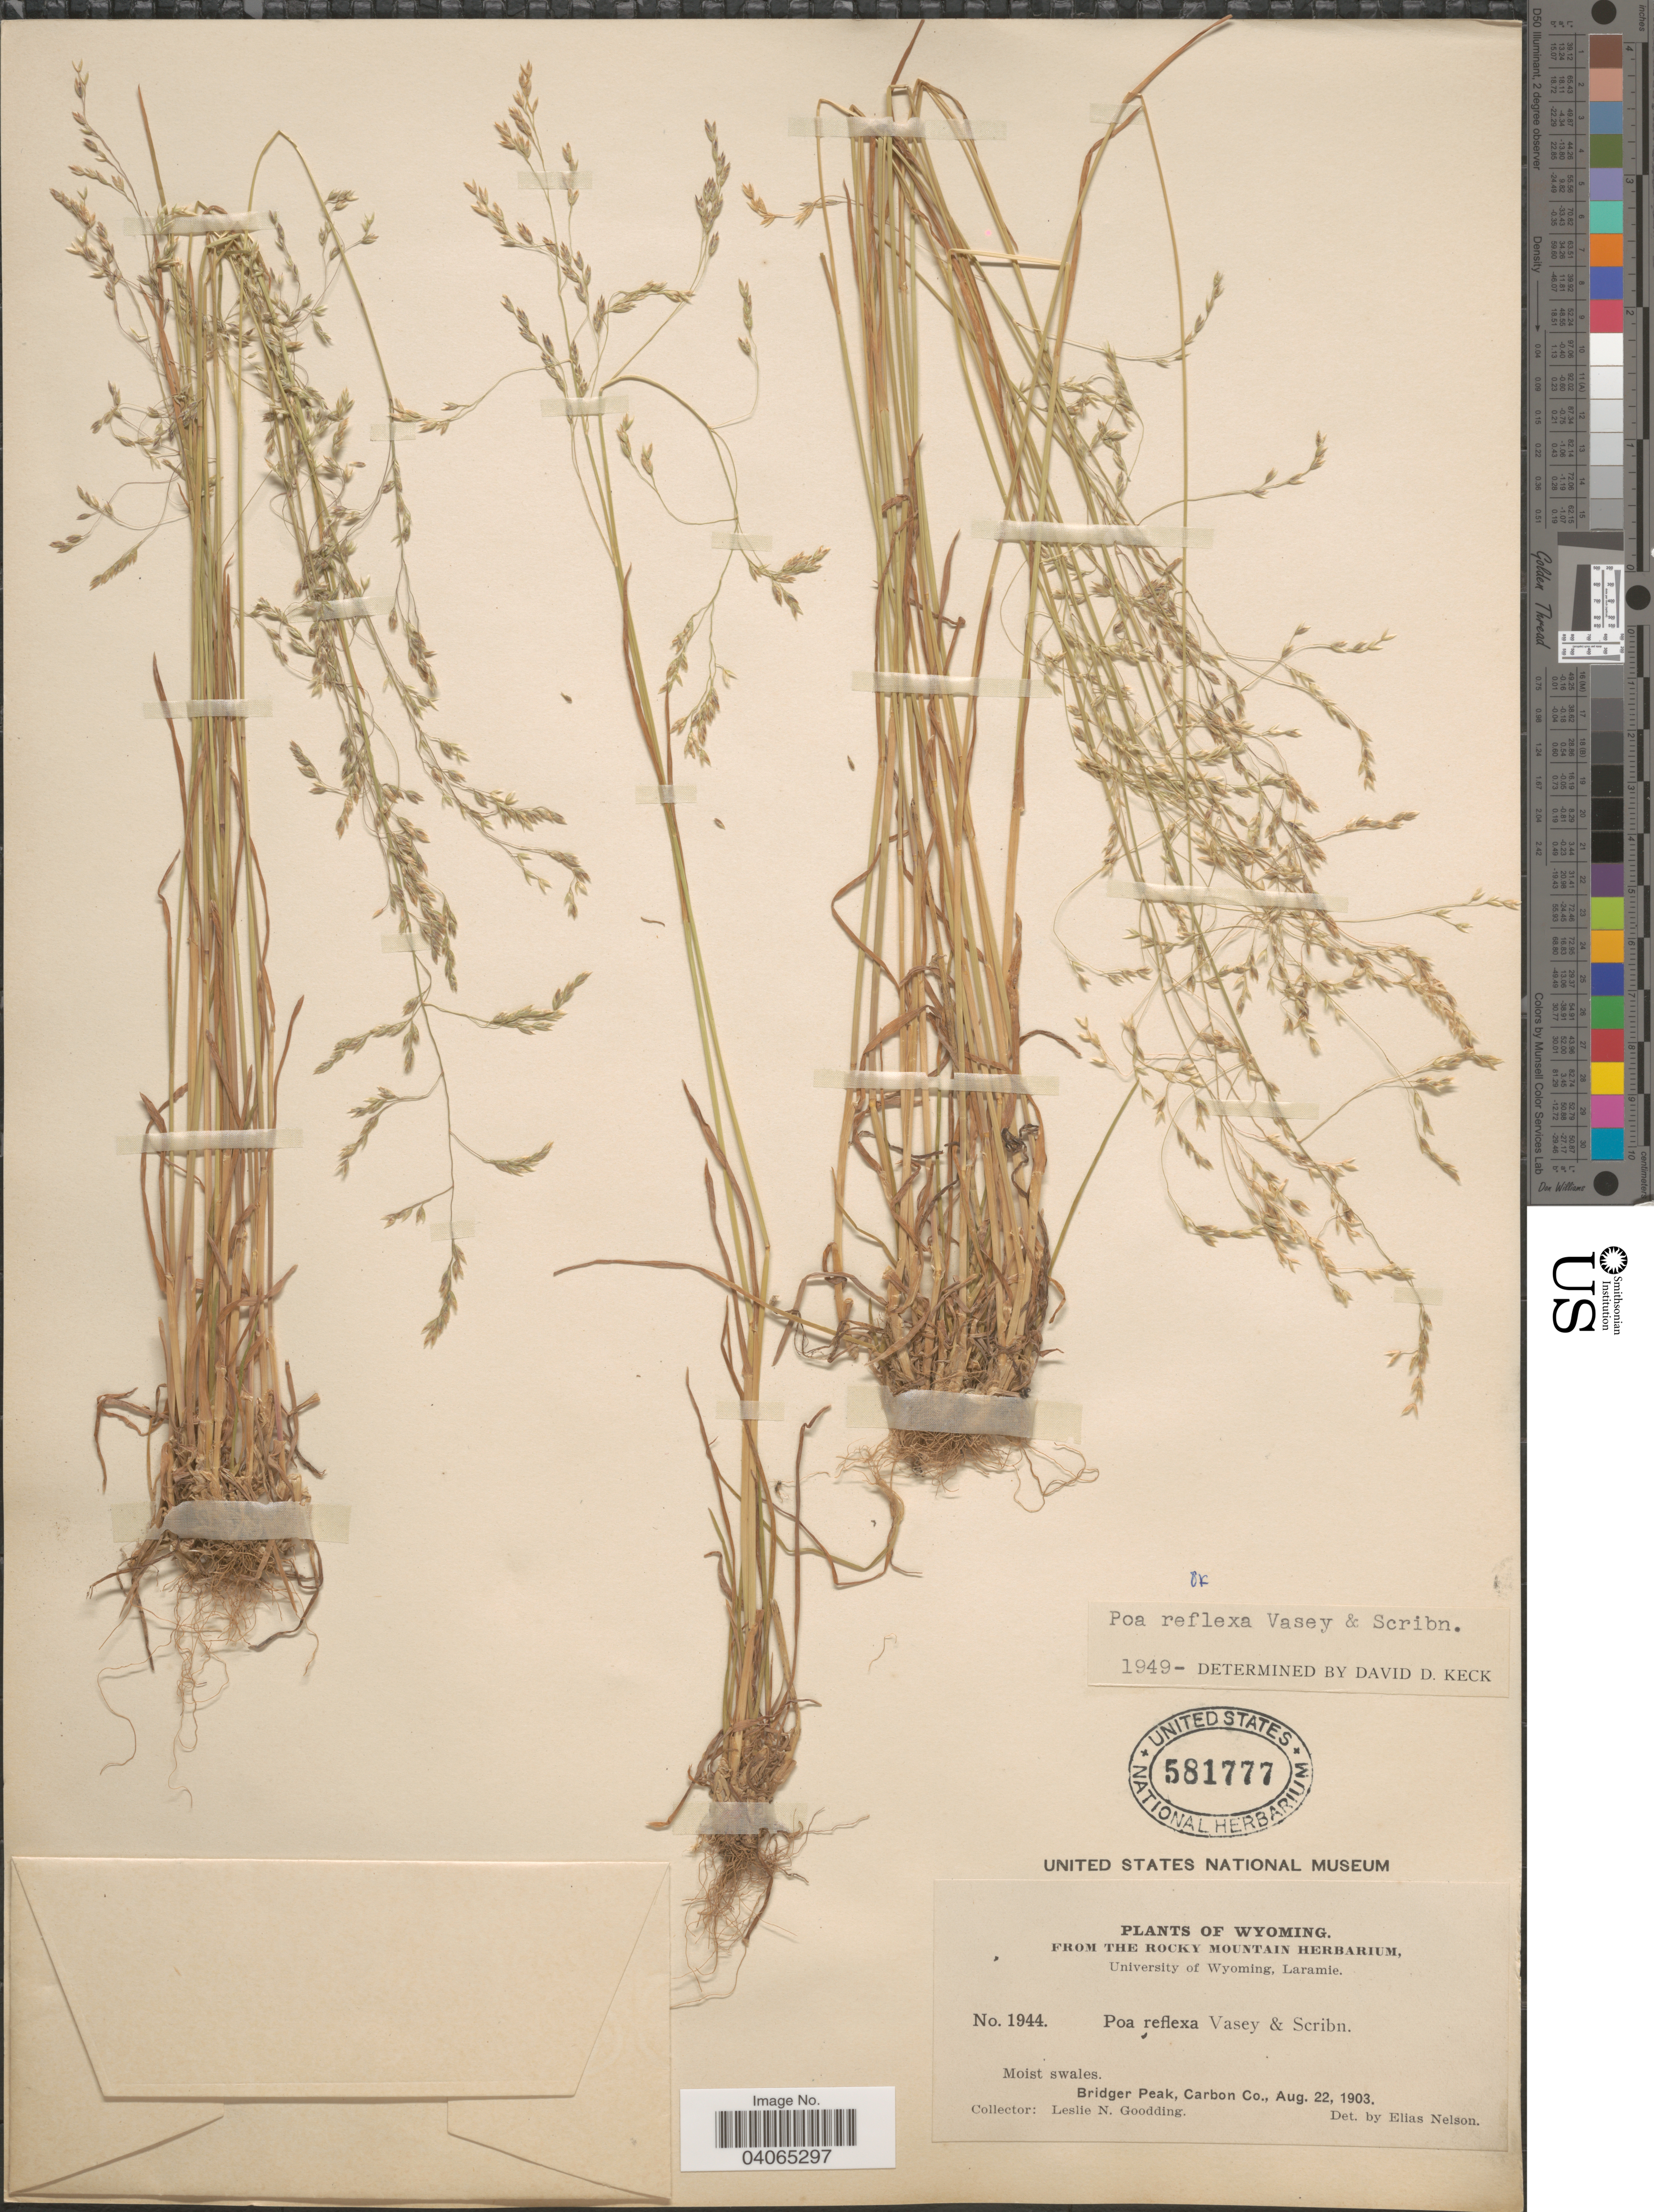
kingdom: Plantae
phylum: Tracheophyta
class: Liliopsida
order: Poales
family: Poaceae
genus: Poa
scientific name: Poa reflexa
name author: Vasey & Scribn.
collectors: L. N. Goodding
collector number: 1944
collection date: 1903-08-22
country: United States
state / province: Wyoming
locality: Moist swales. Bridger Peak, Carbon Co.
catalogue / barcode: US 581777